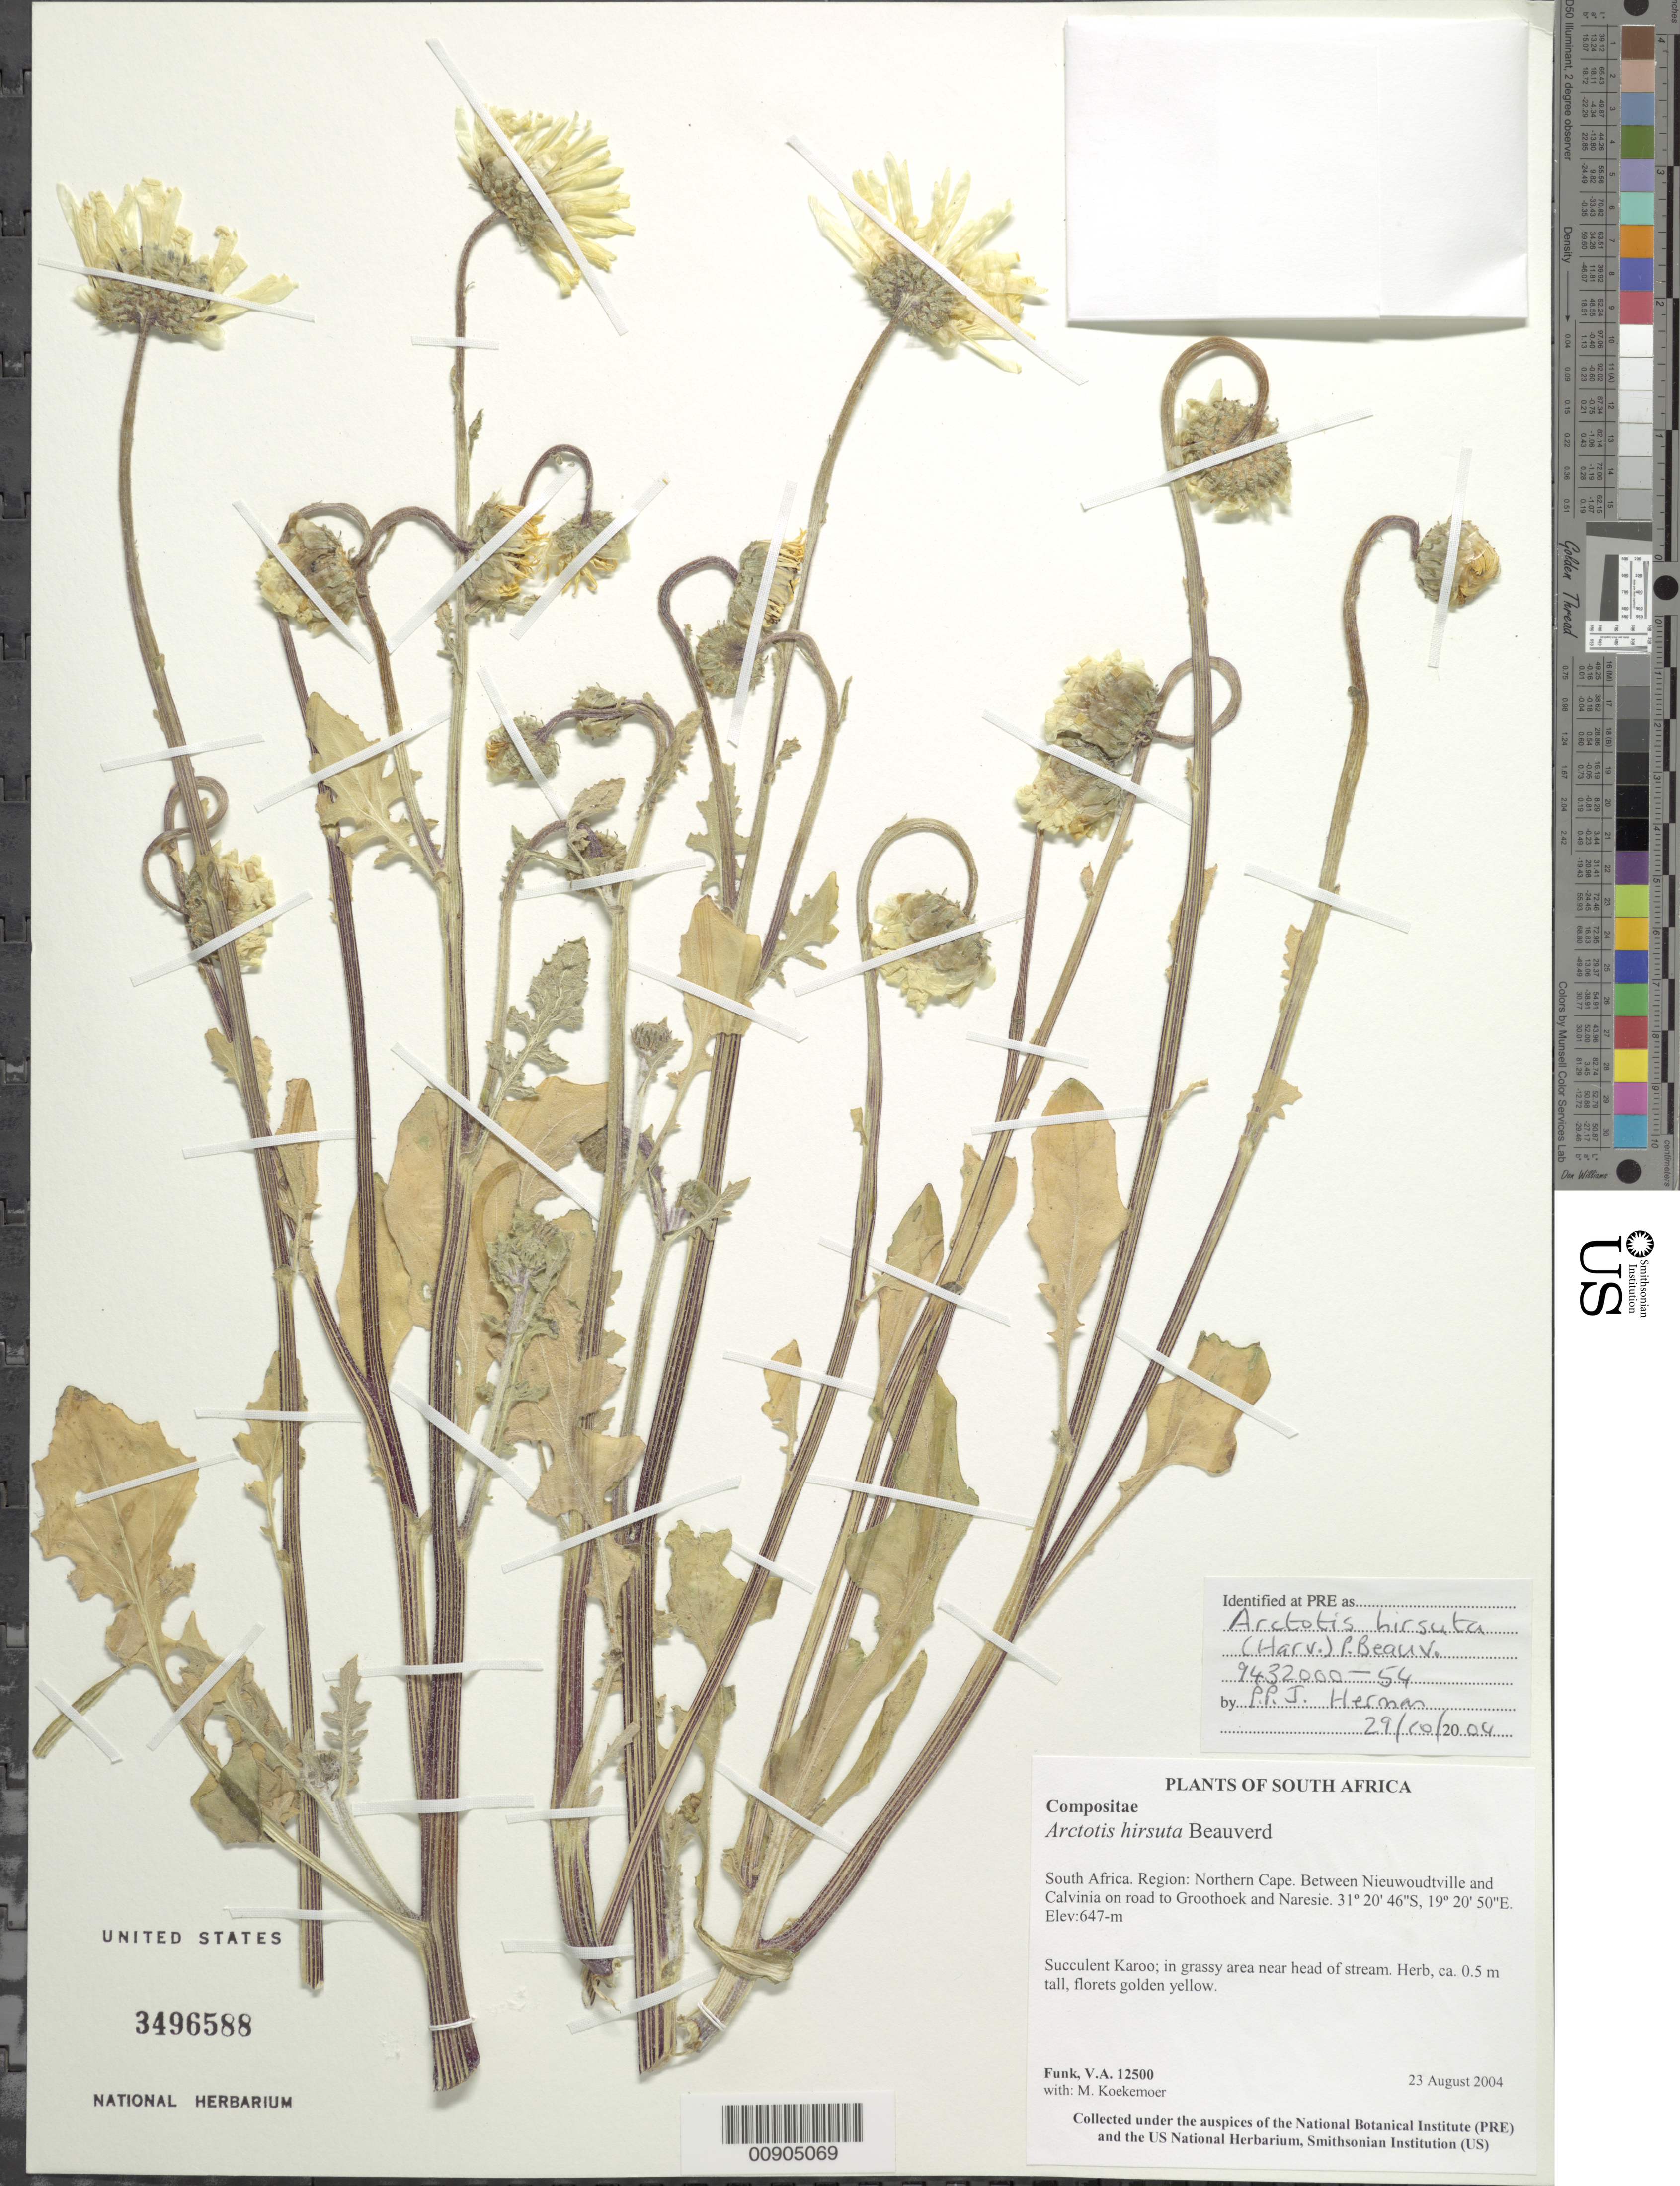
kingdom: Plantae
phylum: Tracheophyta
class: Magnoliopsida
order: Asterales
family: Asteraceae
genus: Arctotis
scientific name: Arctotis hirsuta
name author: (Harv.) P. Beauv.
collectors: V. Funk & M. Koekemoer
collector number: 12500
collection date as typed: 23 August 2004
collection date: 2004-08-23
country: South Africa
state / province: Northern Cape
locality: Northern Cape, between Nieuwoudtville and Calvinia, on road to Groothoek and Naresie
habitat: Succulent karoo, in grassy area near head of stream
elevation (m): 647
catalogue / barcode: US 3496588